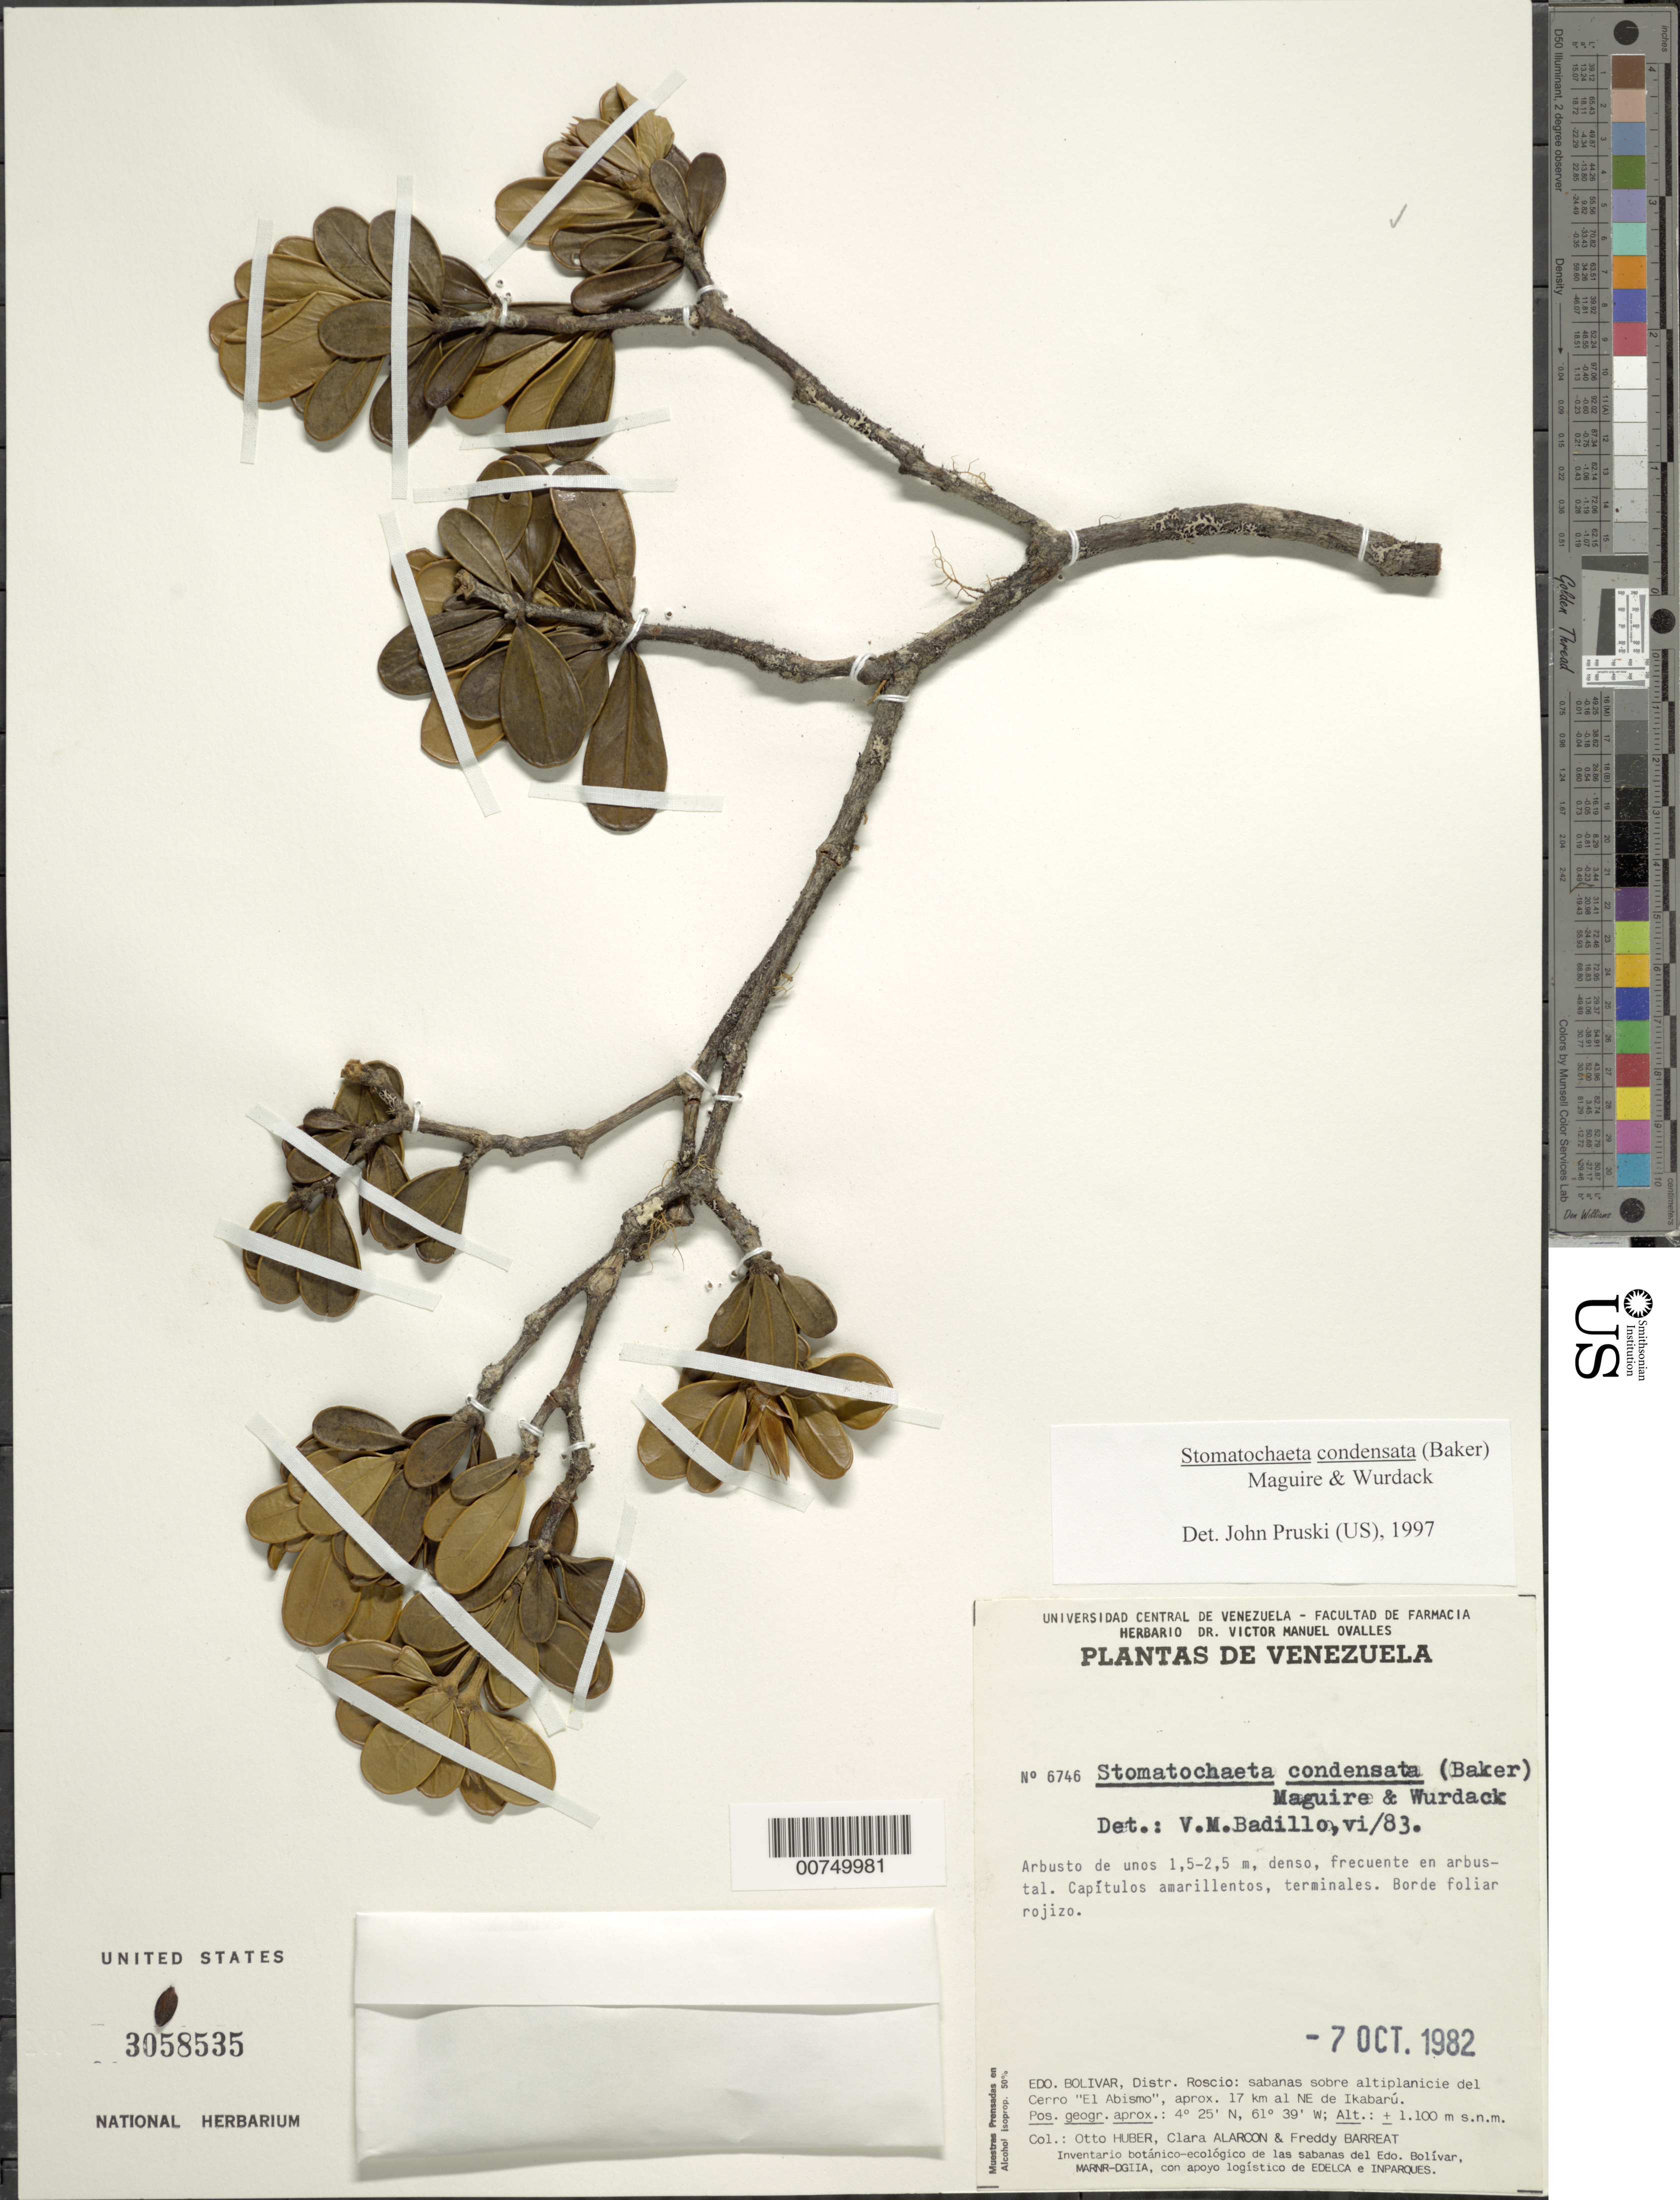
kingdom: Plantae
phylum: Tracheophyta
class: Magnoliopsida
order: Asterales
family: Asteraceae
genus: Stomatochaeta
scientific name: Stomatochaeta condensata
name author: (Baker) Maguire & Wurdack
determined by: Pruski, J. F.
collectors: O. Huber, C. Alarcon & F. Barreat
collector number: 6746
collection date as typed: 7-Oct-82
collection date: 1982-10-07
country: Venezuela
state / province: Bolívar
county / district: Roscio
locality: Cerro "El Abismo", 17 km NE de Ikabarú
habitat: Sabanas sobre altiplanicie del cerro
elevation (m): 1100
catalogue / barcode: US 3058535